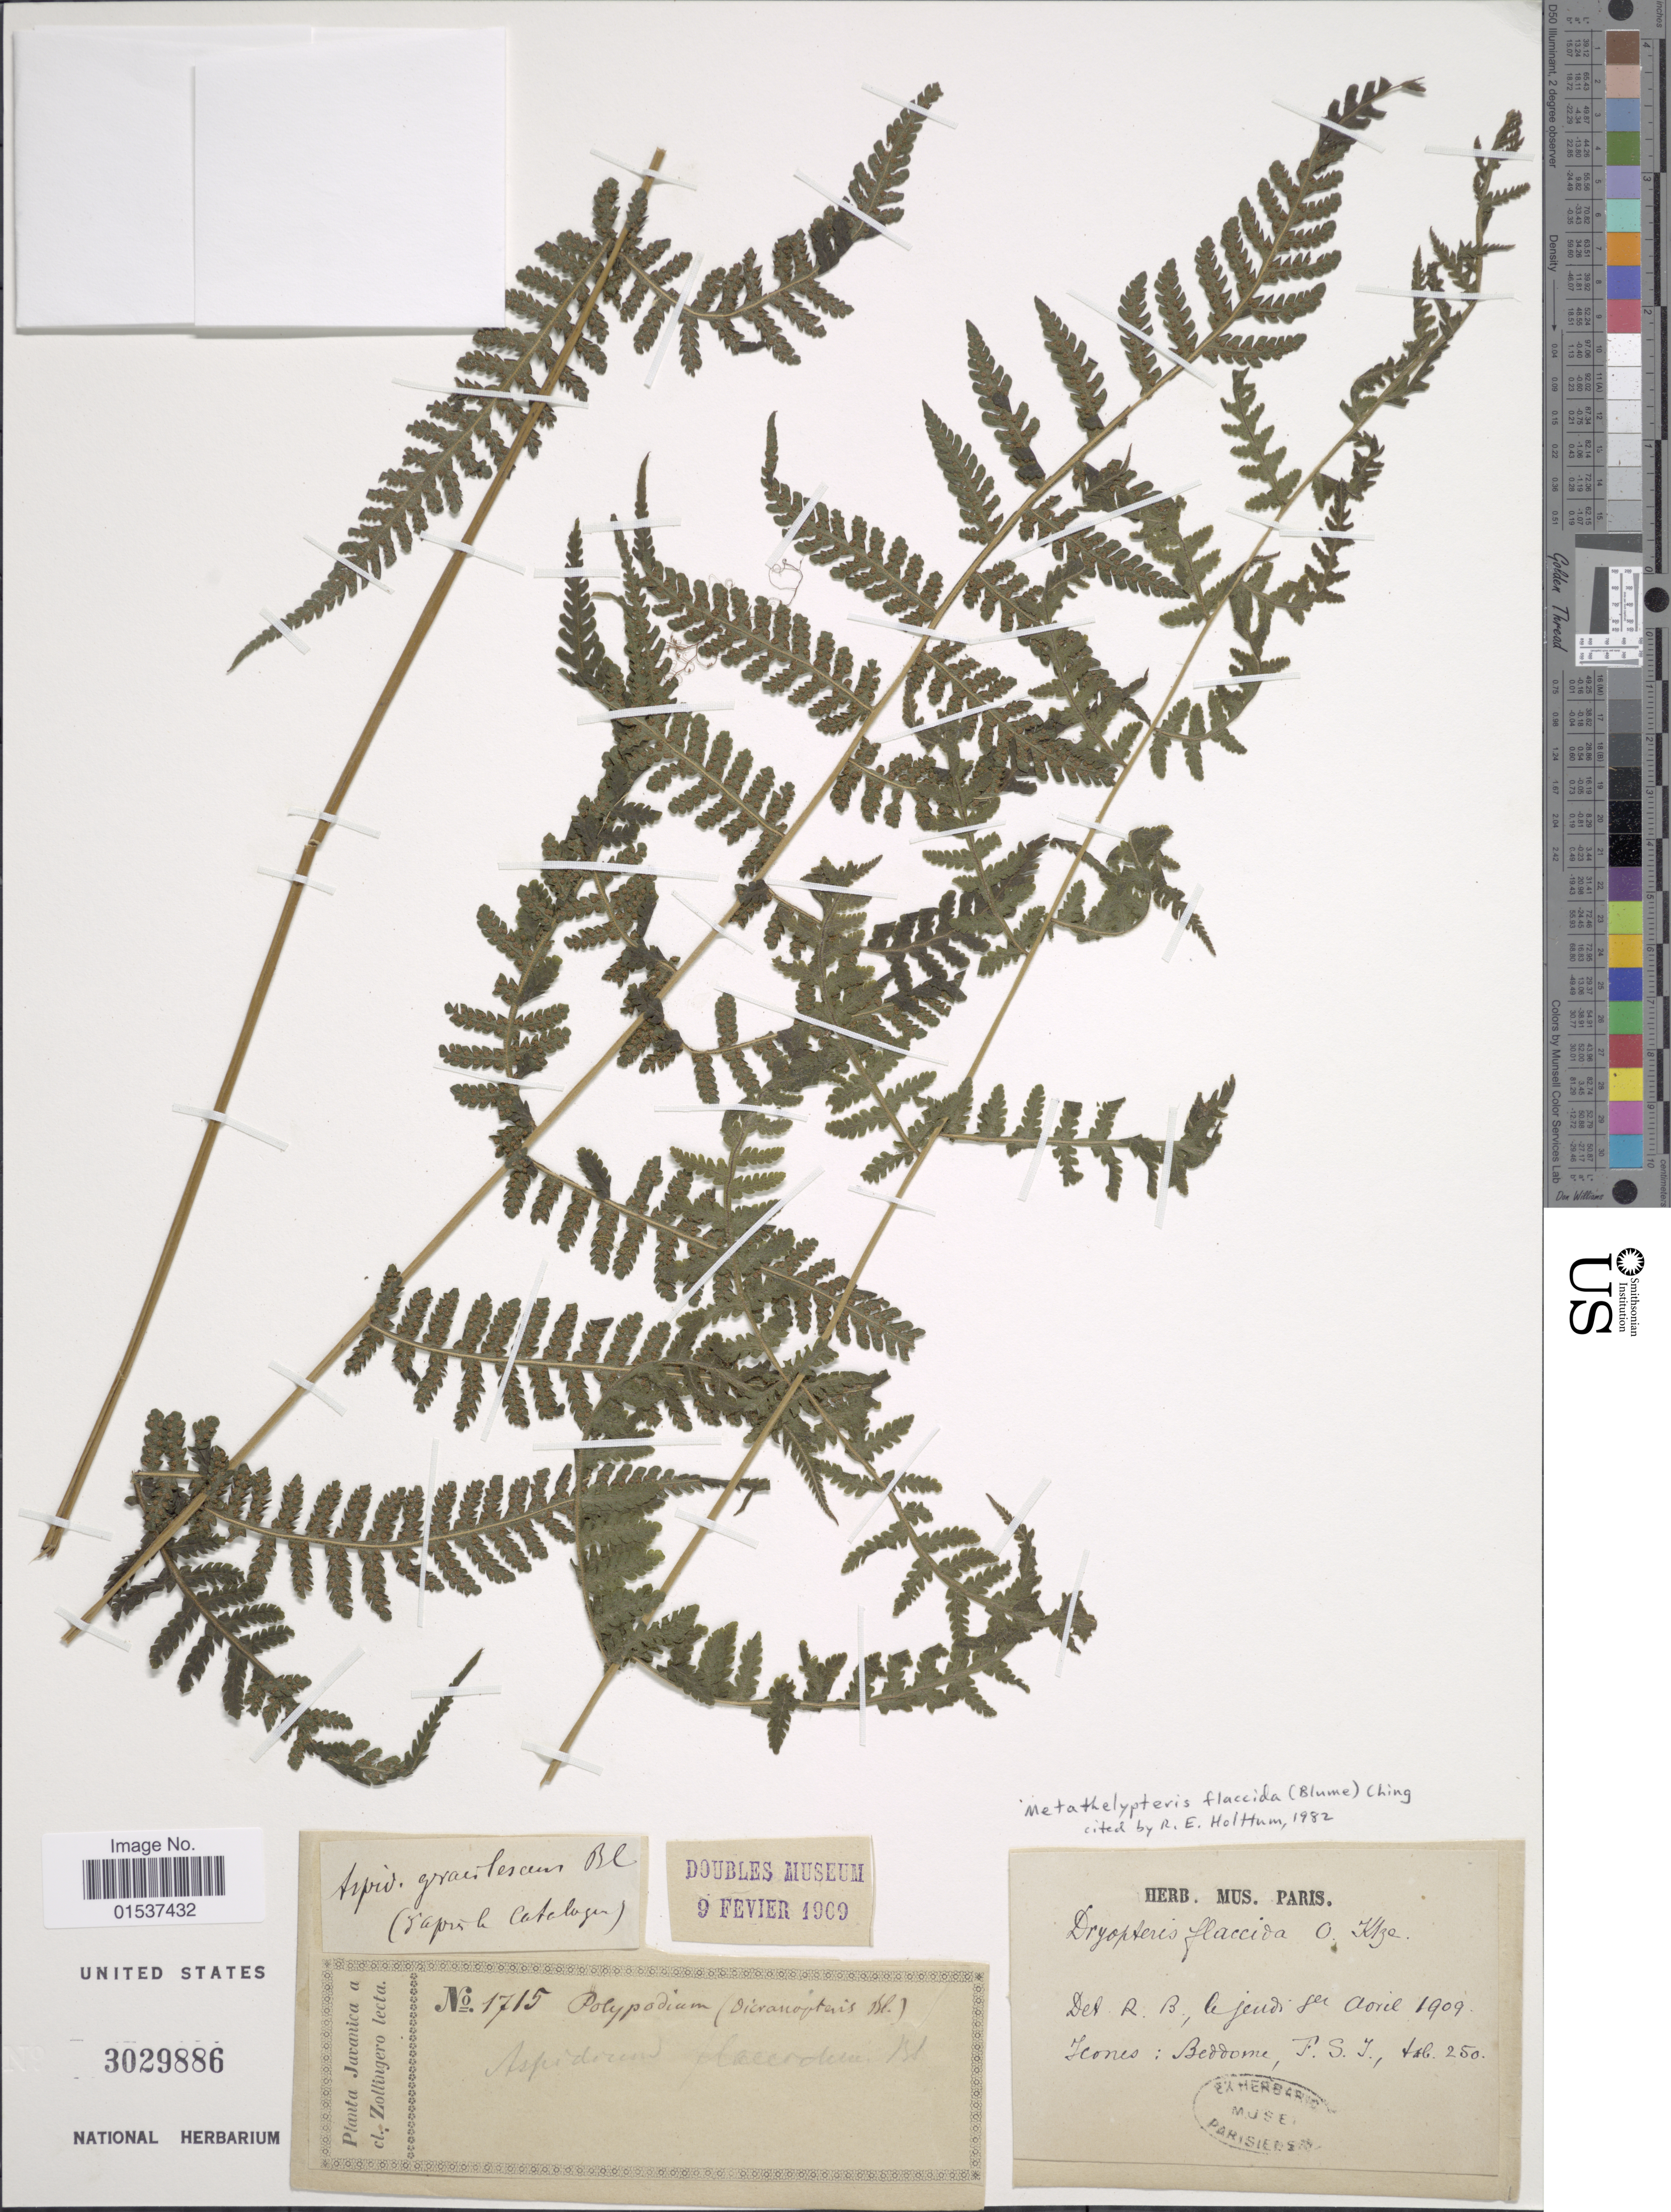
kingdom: Plantae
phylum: Tracheophyta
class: Polypodiopsida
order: Polypodiales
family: Thelypteridaceae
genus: Metathelypteris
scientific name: Metathelypteris flaccida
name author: (Blume) Ching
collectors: -- Zollinger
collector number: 1715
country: Indonesia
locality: Javanica.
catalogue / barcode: US 3029886